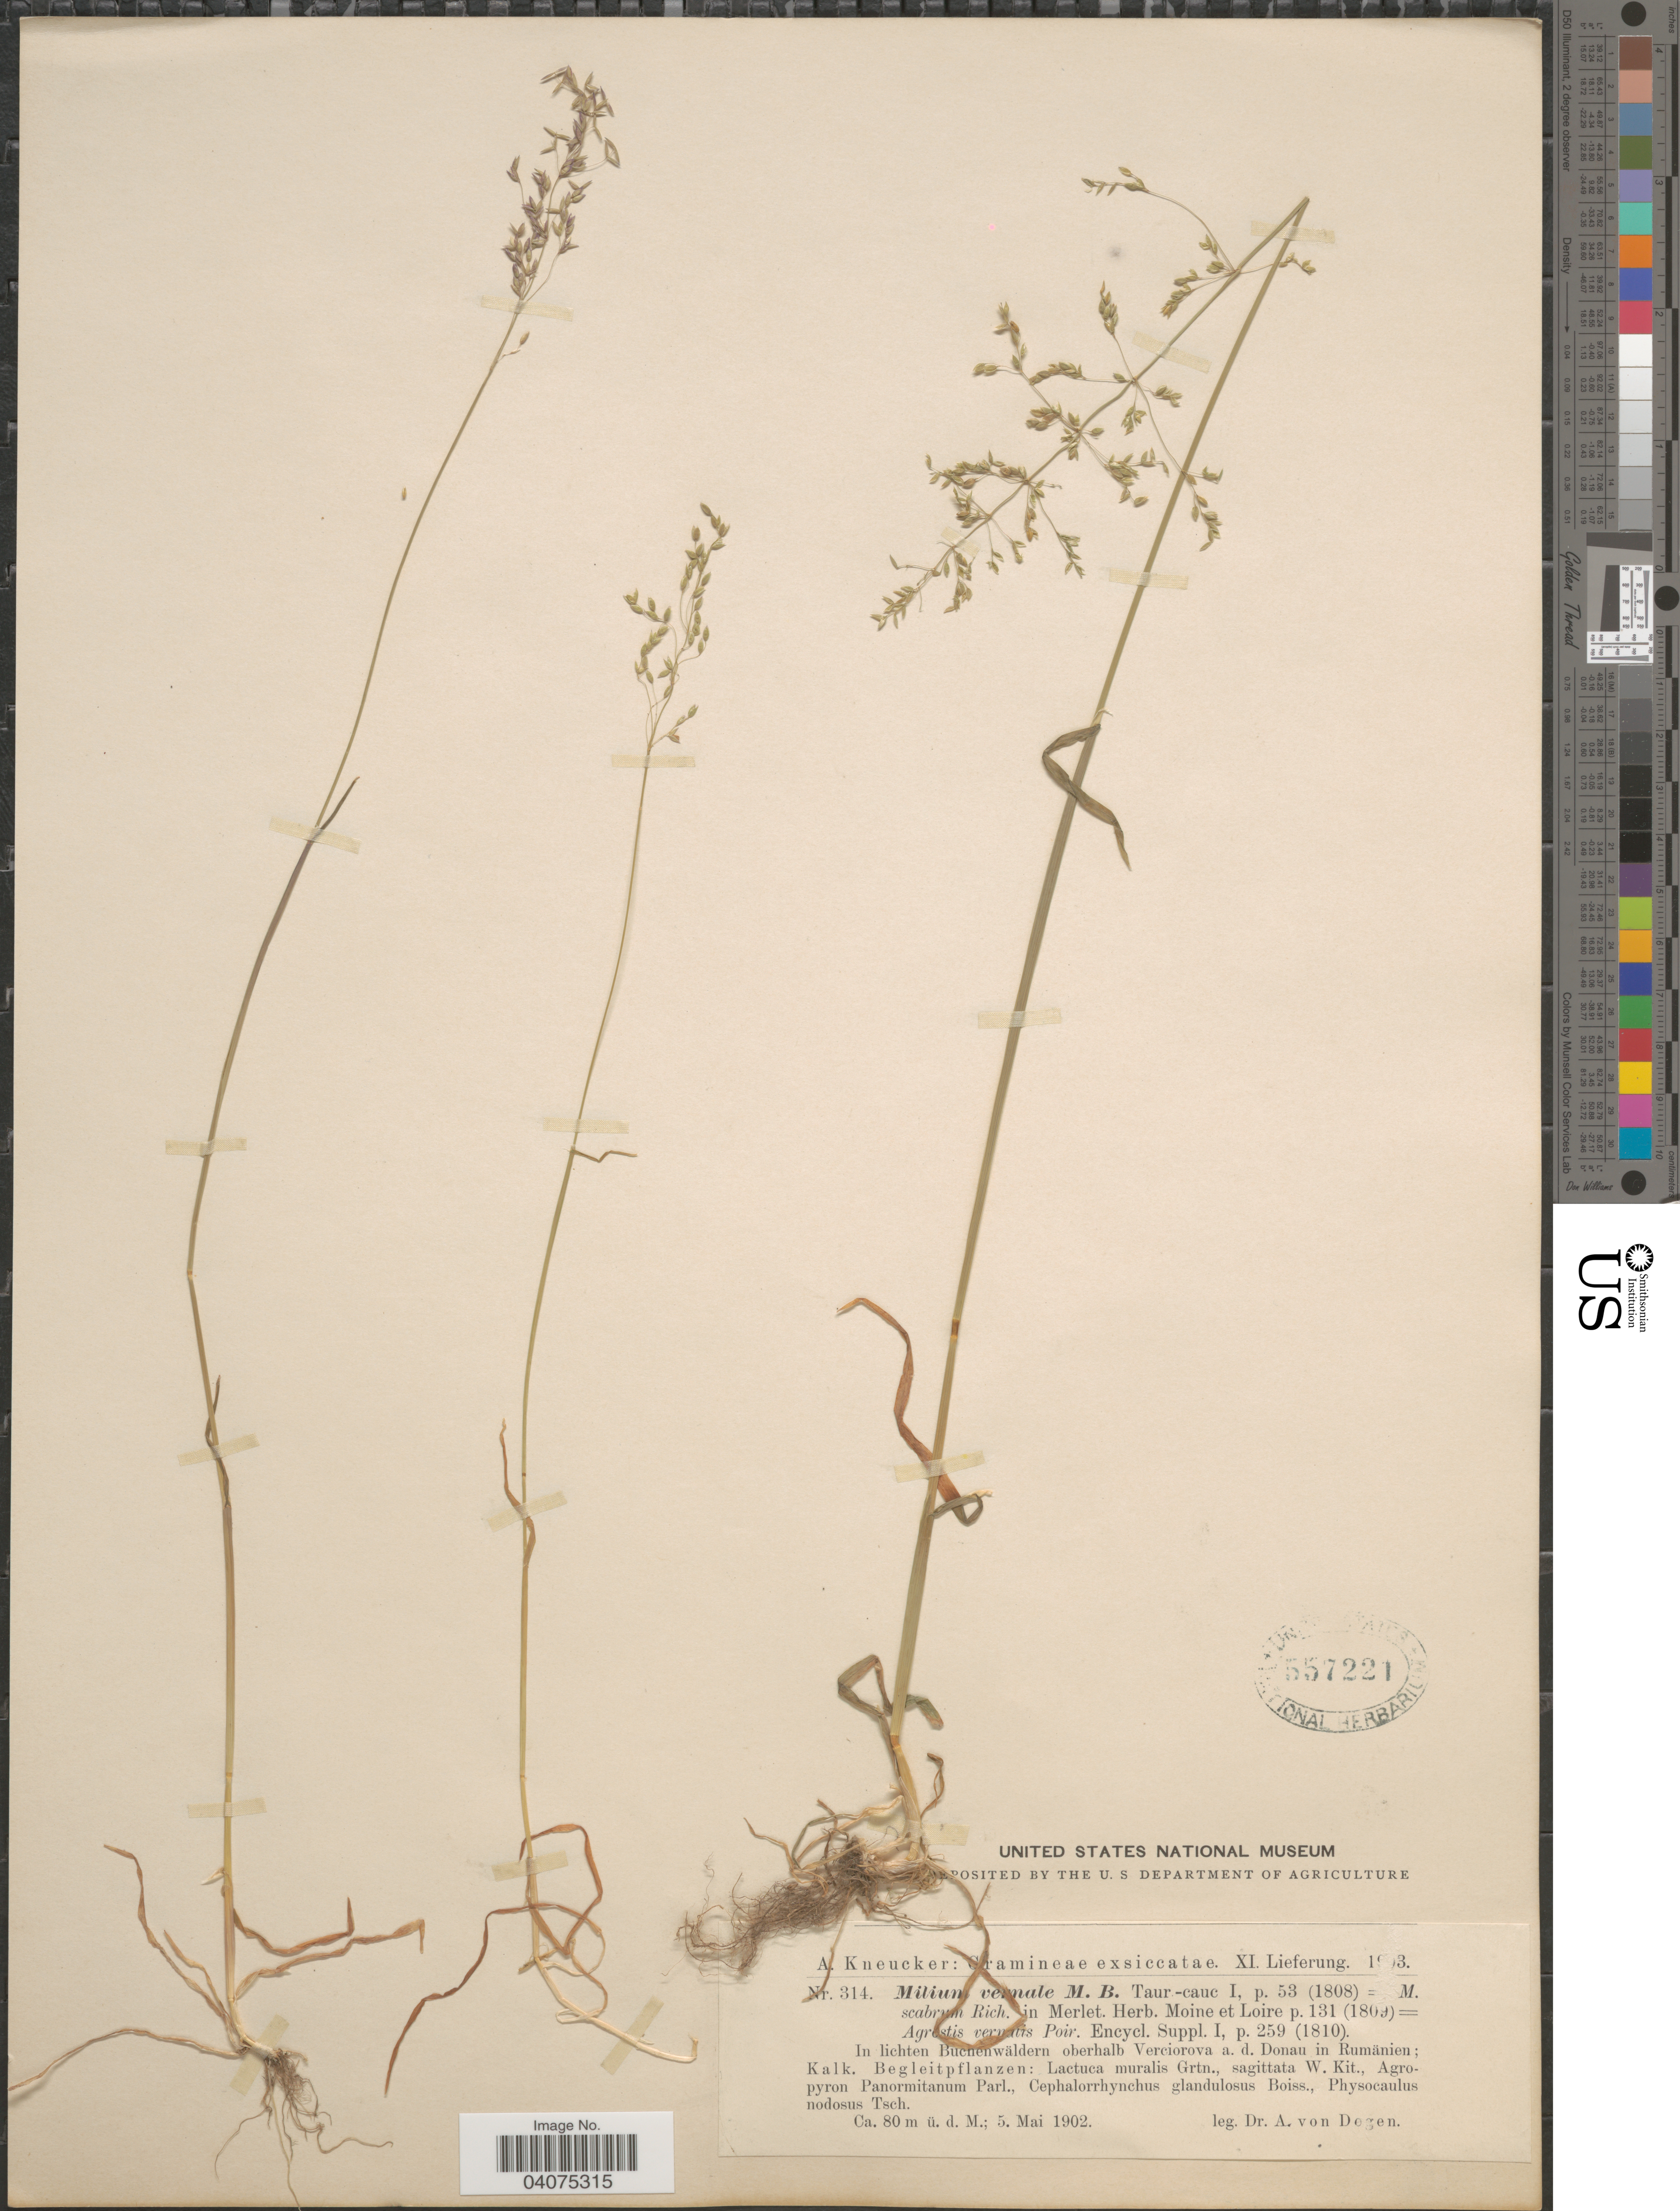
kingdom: Plantae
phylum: Tracheophyta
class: Liliopsida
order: Poales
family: Poaceae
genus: Milium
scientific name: Milium vernale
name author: M. Bieb.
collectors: A. von Degen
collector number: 314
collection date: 1902-05-05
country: Romania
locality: In lichten Buchenwäldern oberhalb Verciorova a. d. Donau in Rumänien.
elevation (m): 80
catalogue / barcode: US 557221